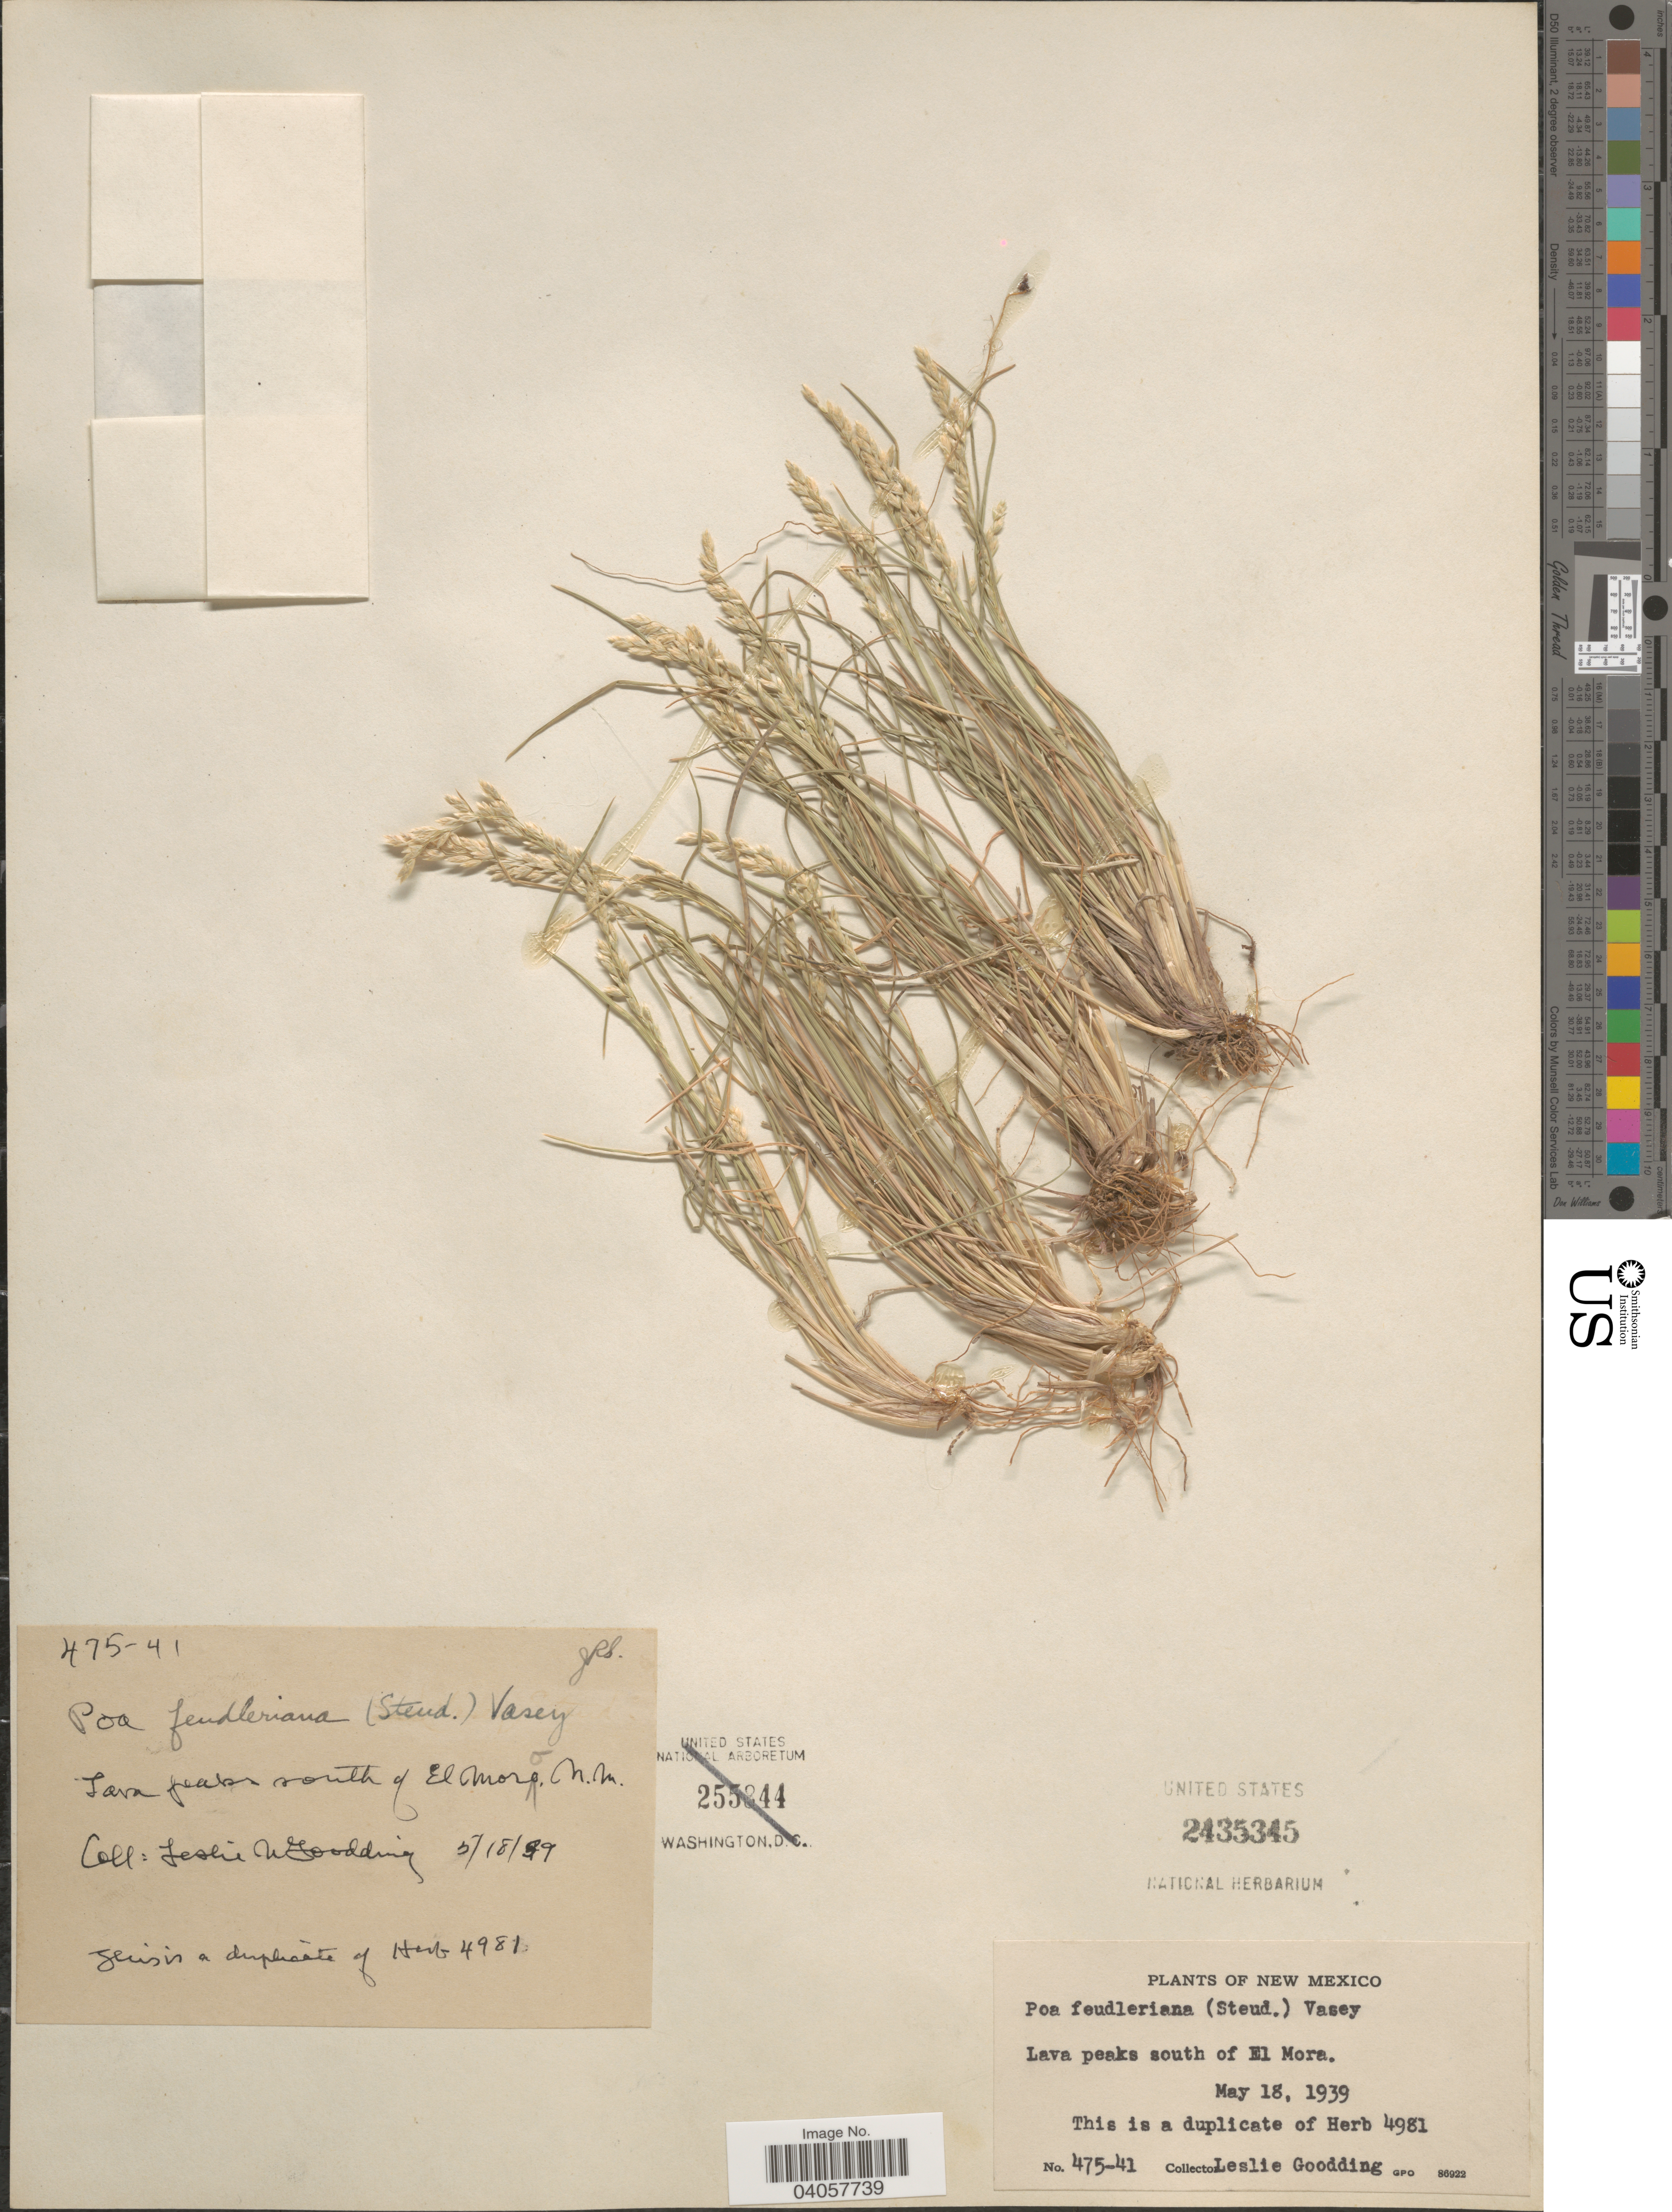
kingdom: Plantae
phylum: Tracheophyta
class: Liliopsida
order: Poales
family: Poaceae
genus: Poa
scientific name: Poa fendleriana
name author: (Steud.) Vasey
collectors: L. N. Goodding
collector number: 475-41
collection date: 1939-05-18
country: United States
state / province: New Mexico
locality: Lava peaks south of El Mora.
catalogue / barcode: US 2435345